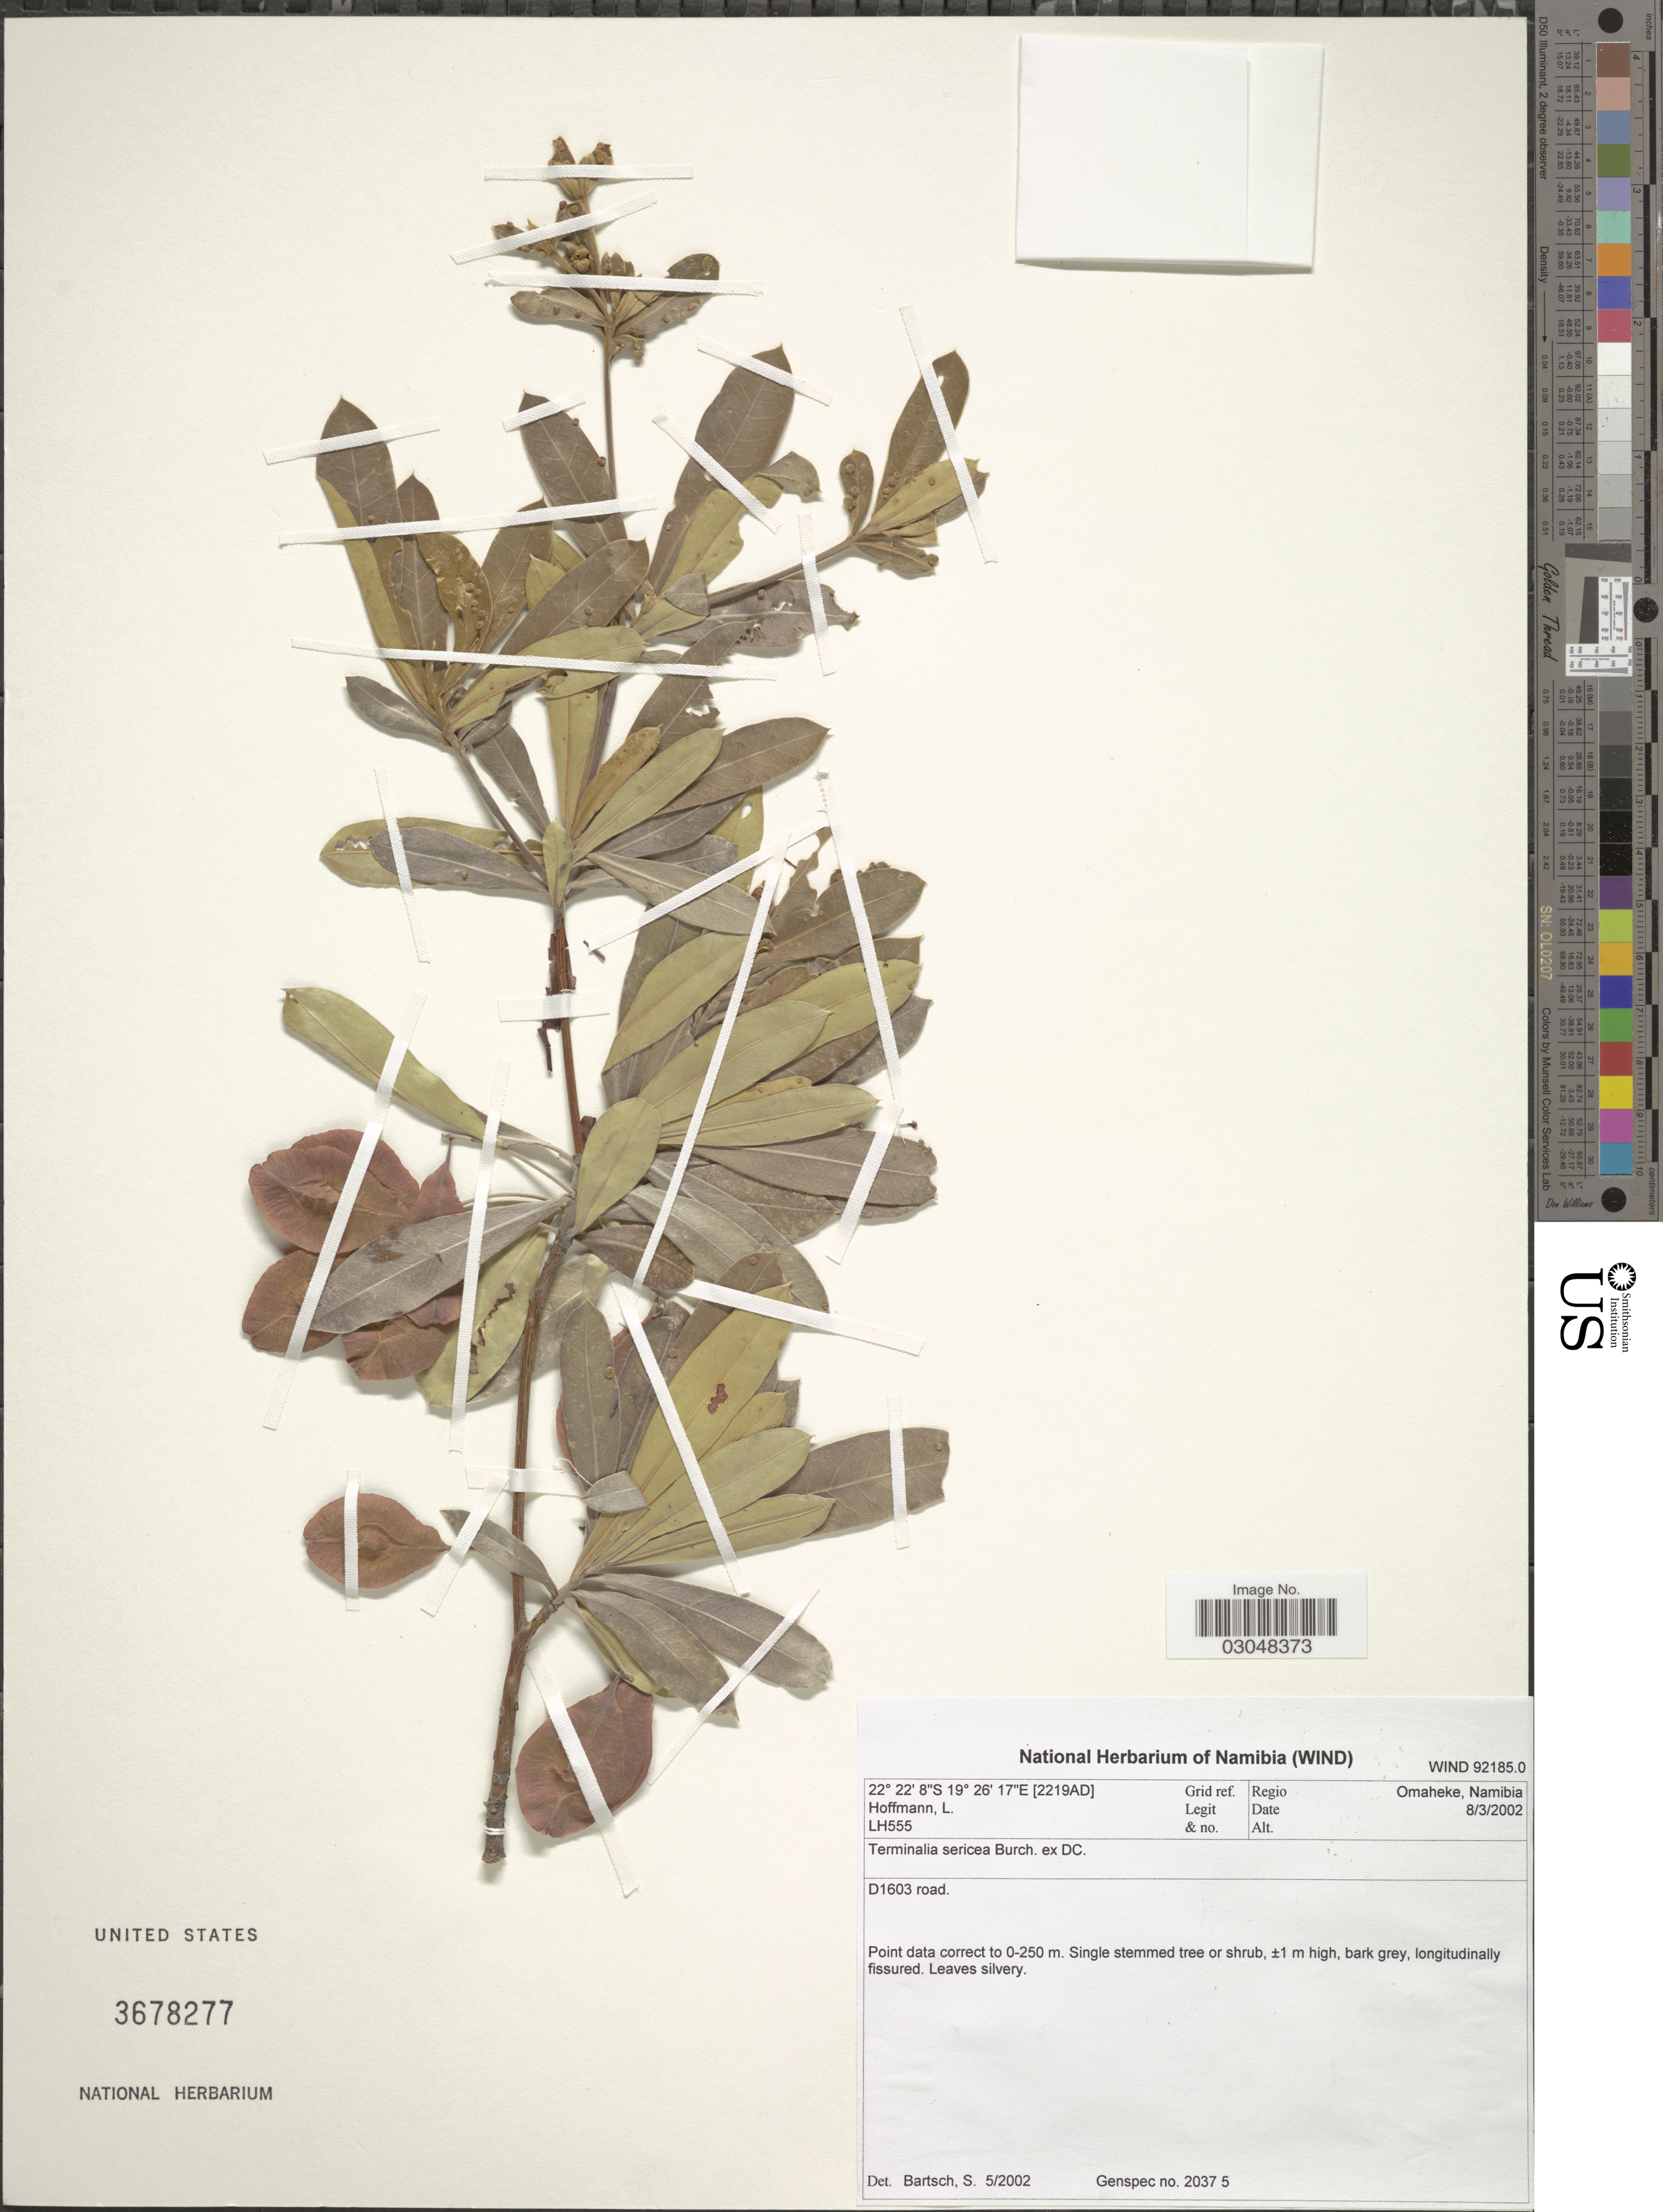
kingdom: Plantae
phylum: Tracheophyta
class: Magnoliopsida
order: Myrtales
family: Combretaceae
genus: Terminalia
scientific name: Terminalia sericea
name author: D.G. Burch ex DC.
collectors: L. Hoffmann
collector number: LH555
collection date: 2002-03-08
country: Namibia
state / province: Omaheke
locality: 2219AD Grid ref. D1603 road.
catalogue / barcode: US 3678277